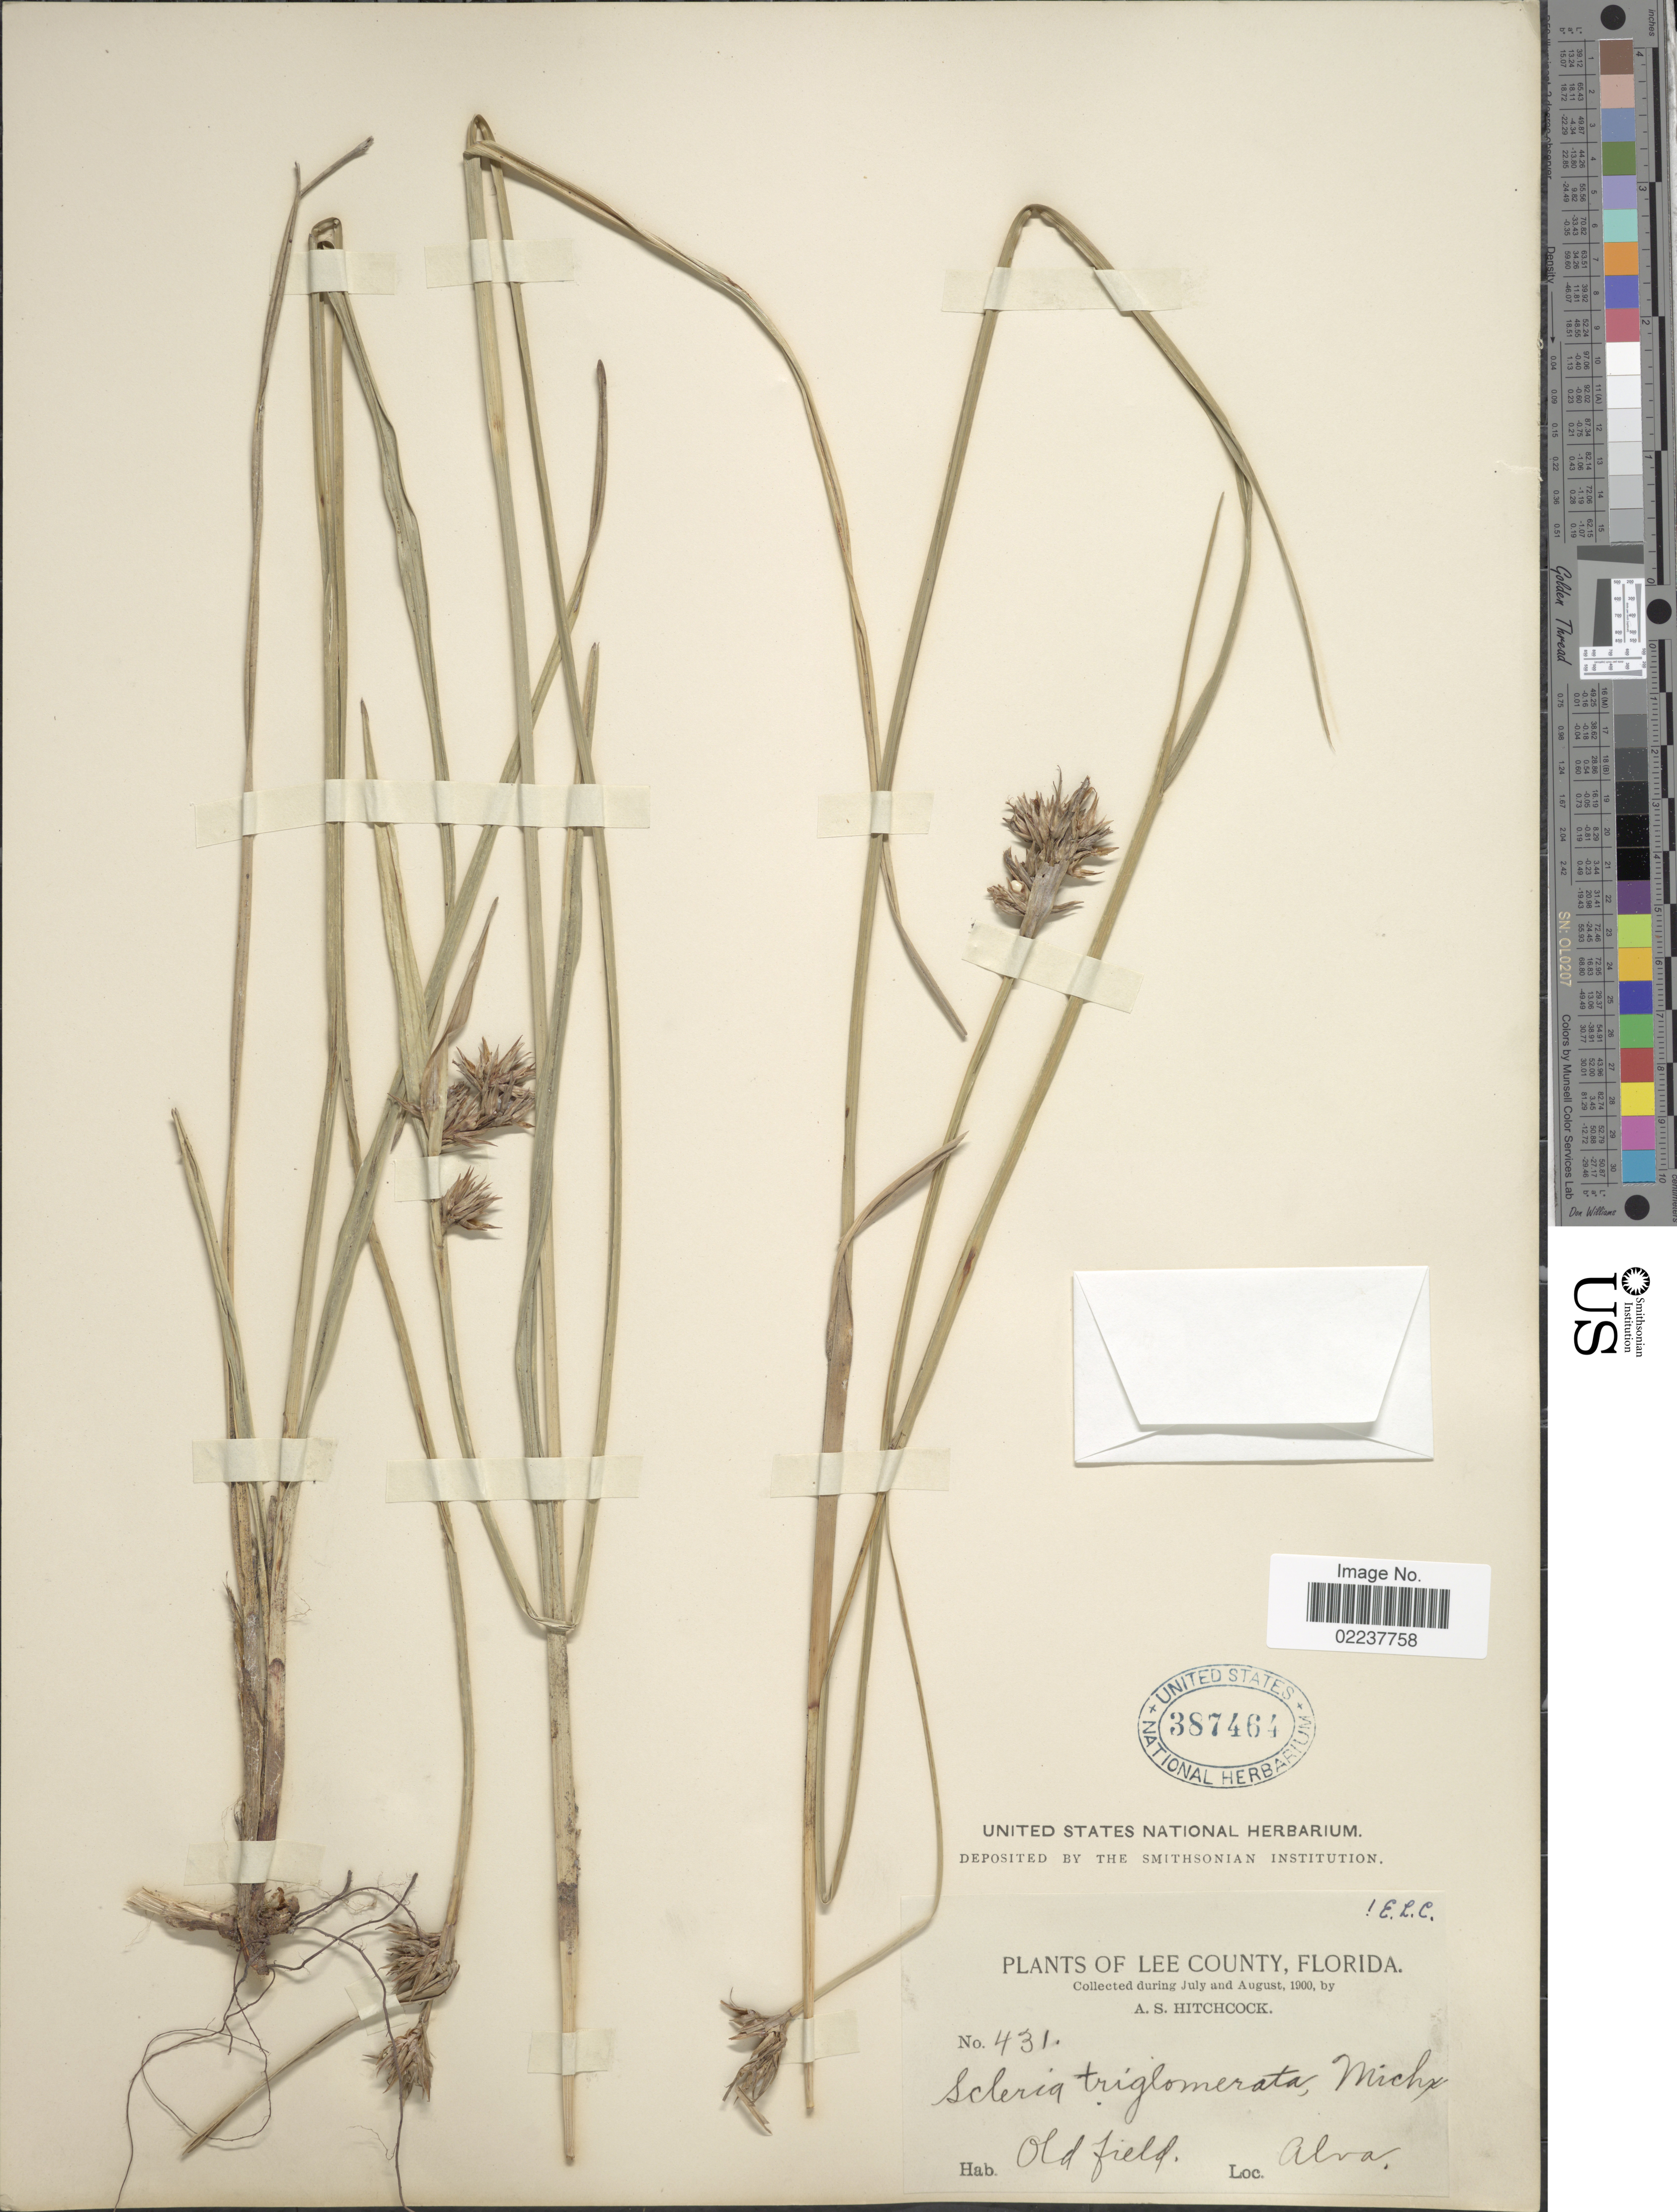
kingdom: Plantae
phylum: Tracheophyta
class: Liliopsida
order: Poales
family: Cyperaceae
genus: Scleria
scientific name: Scleria triglomerata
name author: Michx.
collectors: A. S. Hitchcock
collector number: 431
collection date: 1900-07/1900-08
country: United States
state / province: Florida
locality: Lee County, Alva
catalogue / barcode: US 387464